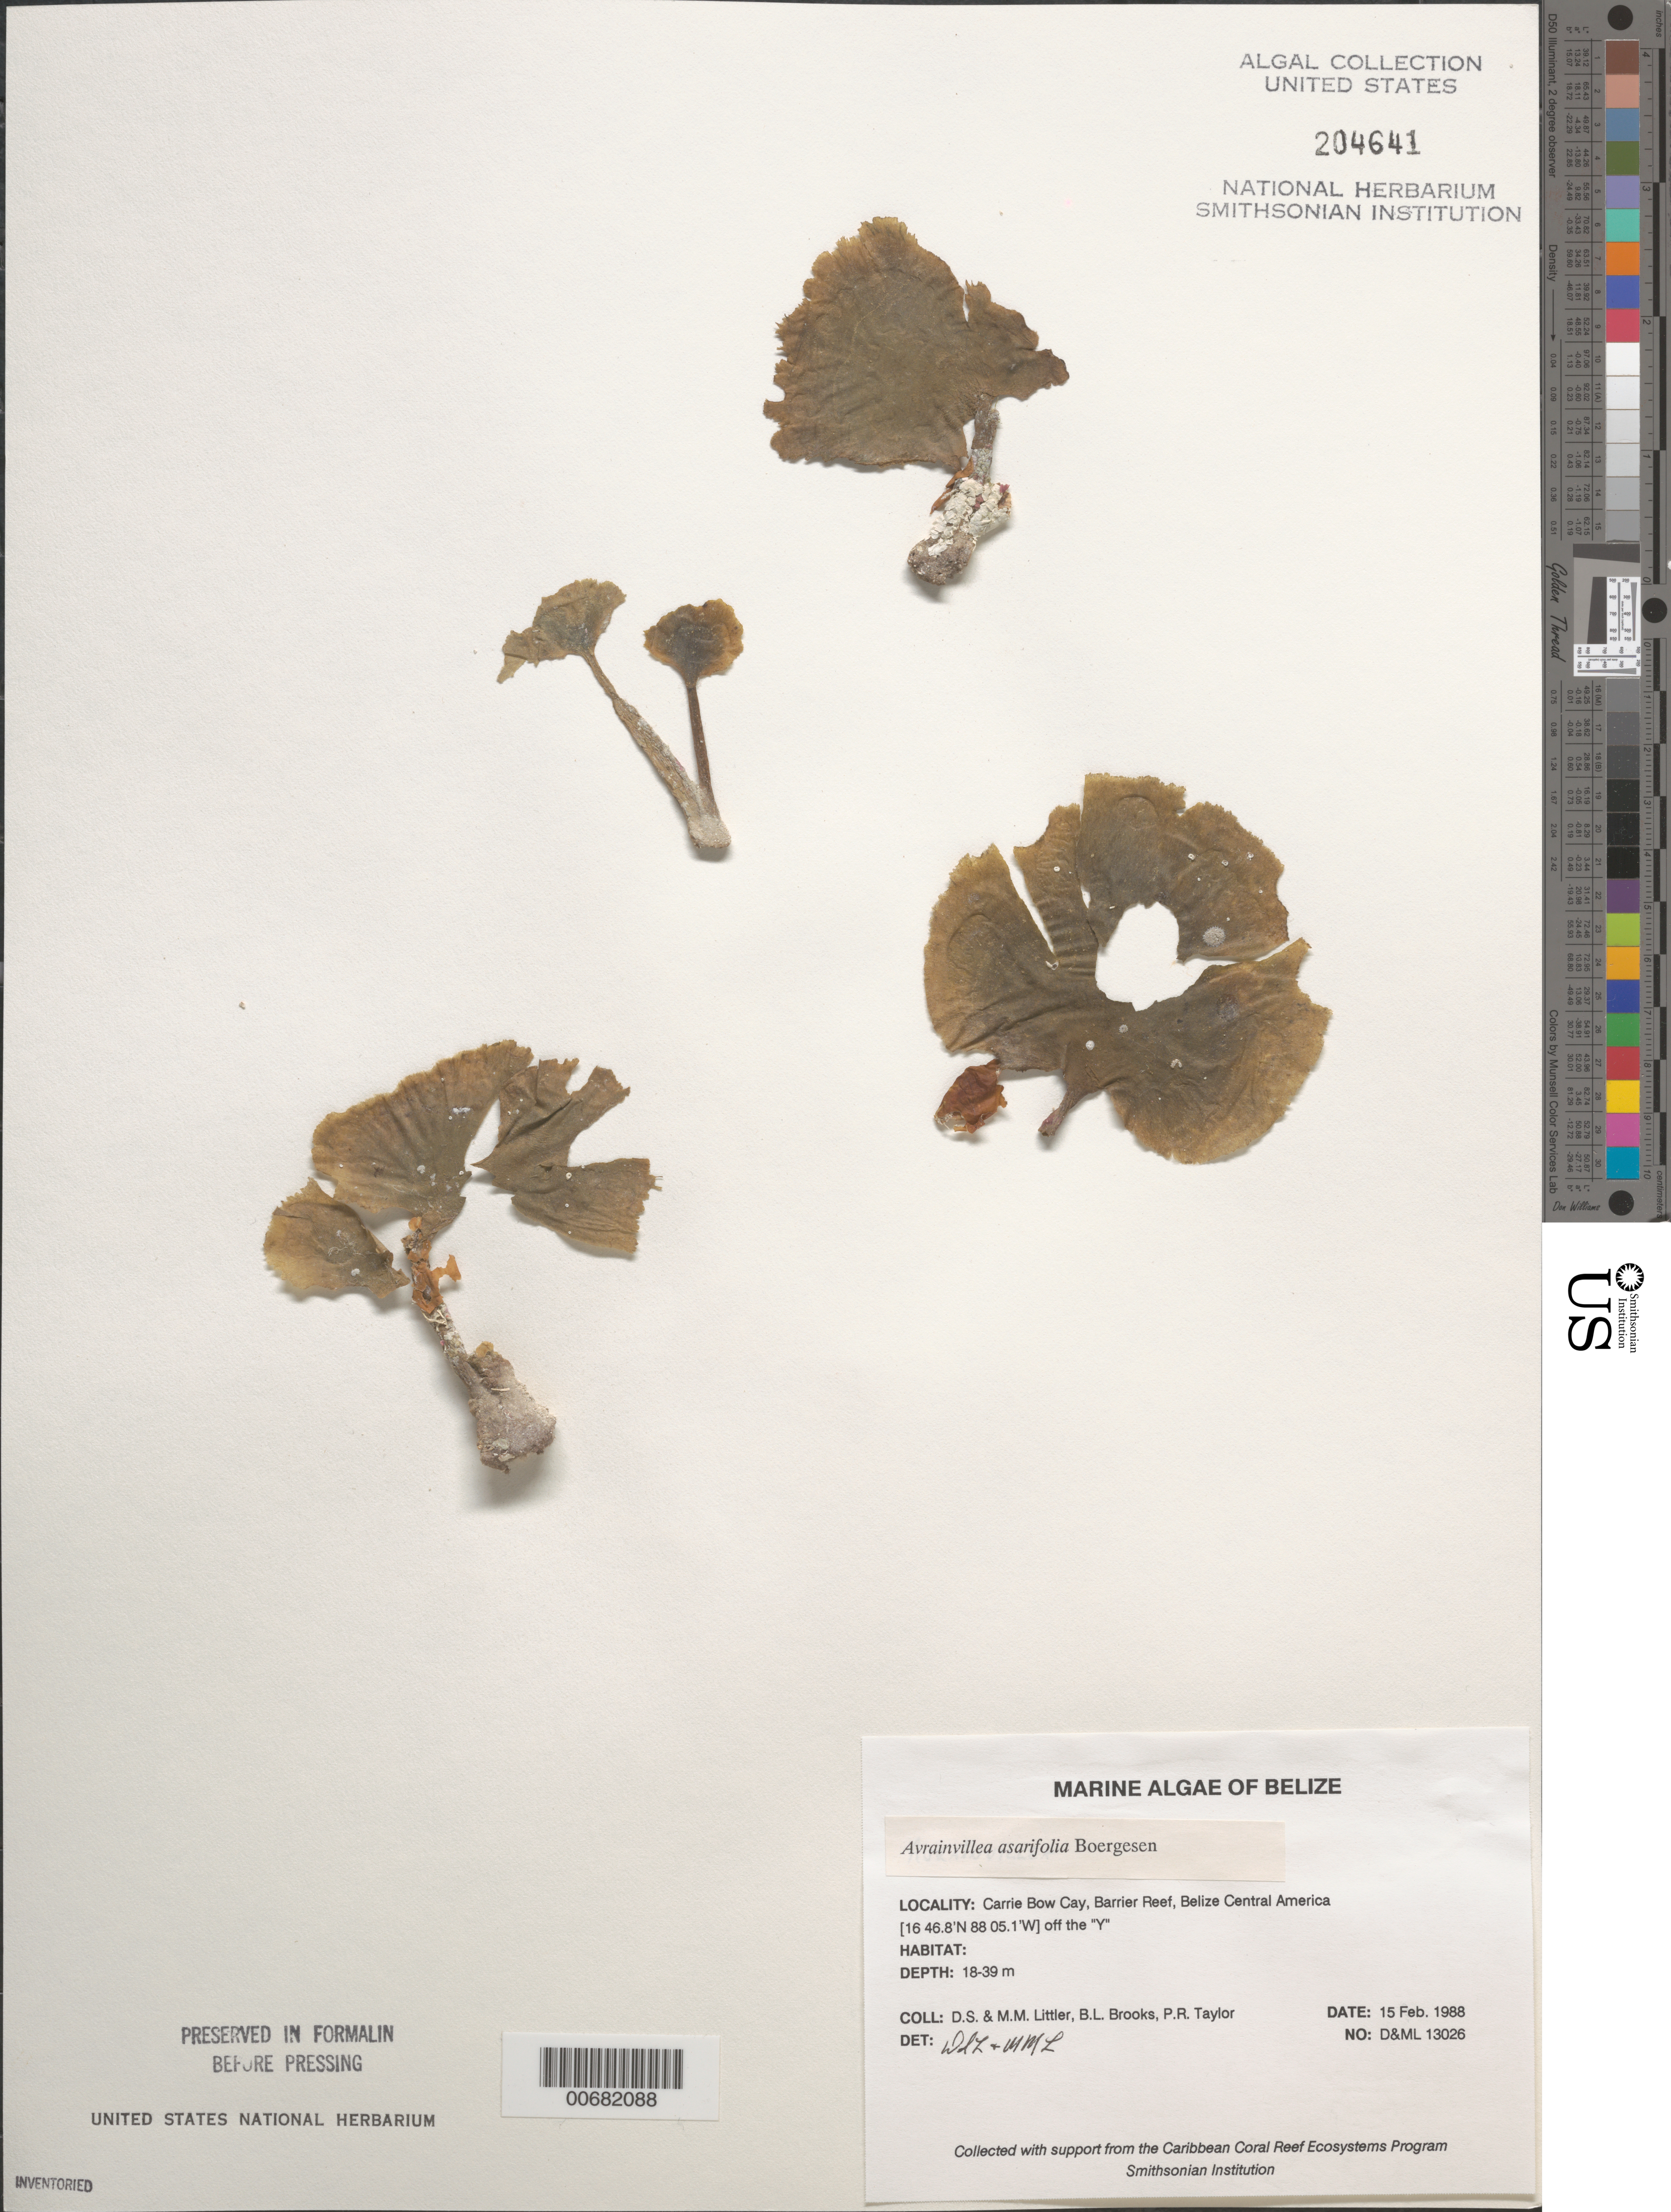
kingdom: Plantae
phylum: Chlorophyta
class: Ulvophyceae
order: Bryopsidales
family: Dichotomosiphonaceae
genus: Avrainvillea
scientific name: Avrainvillea asarifolia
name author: Børgesen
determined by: Littler, D. S.; Littler, M. M.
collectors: D. S. Littler, M. M. Littler, B. Brooks & B. Lapointe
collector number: D&ML 13026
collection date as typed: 05 Feb 1988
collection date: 1988-02-05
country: Belize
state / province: Stann Creek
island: Carrie Bow Cay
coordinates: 16 46.8' N, 88 05.1' W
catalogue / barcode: US 204641